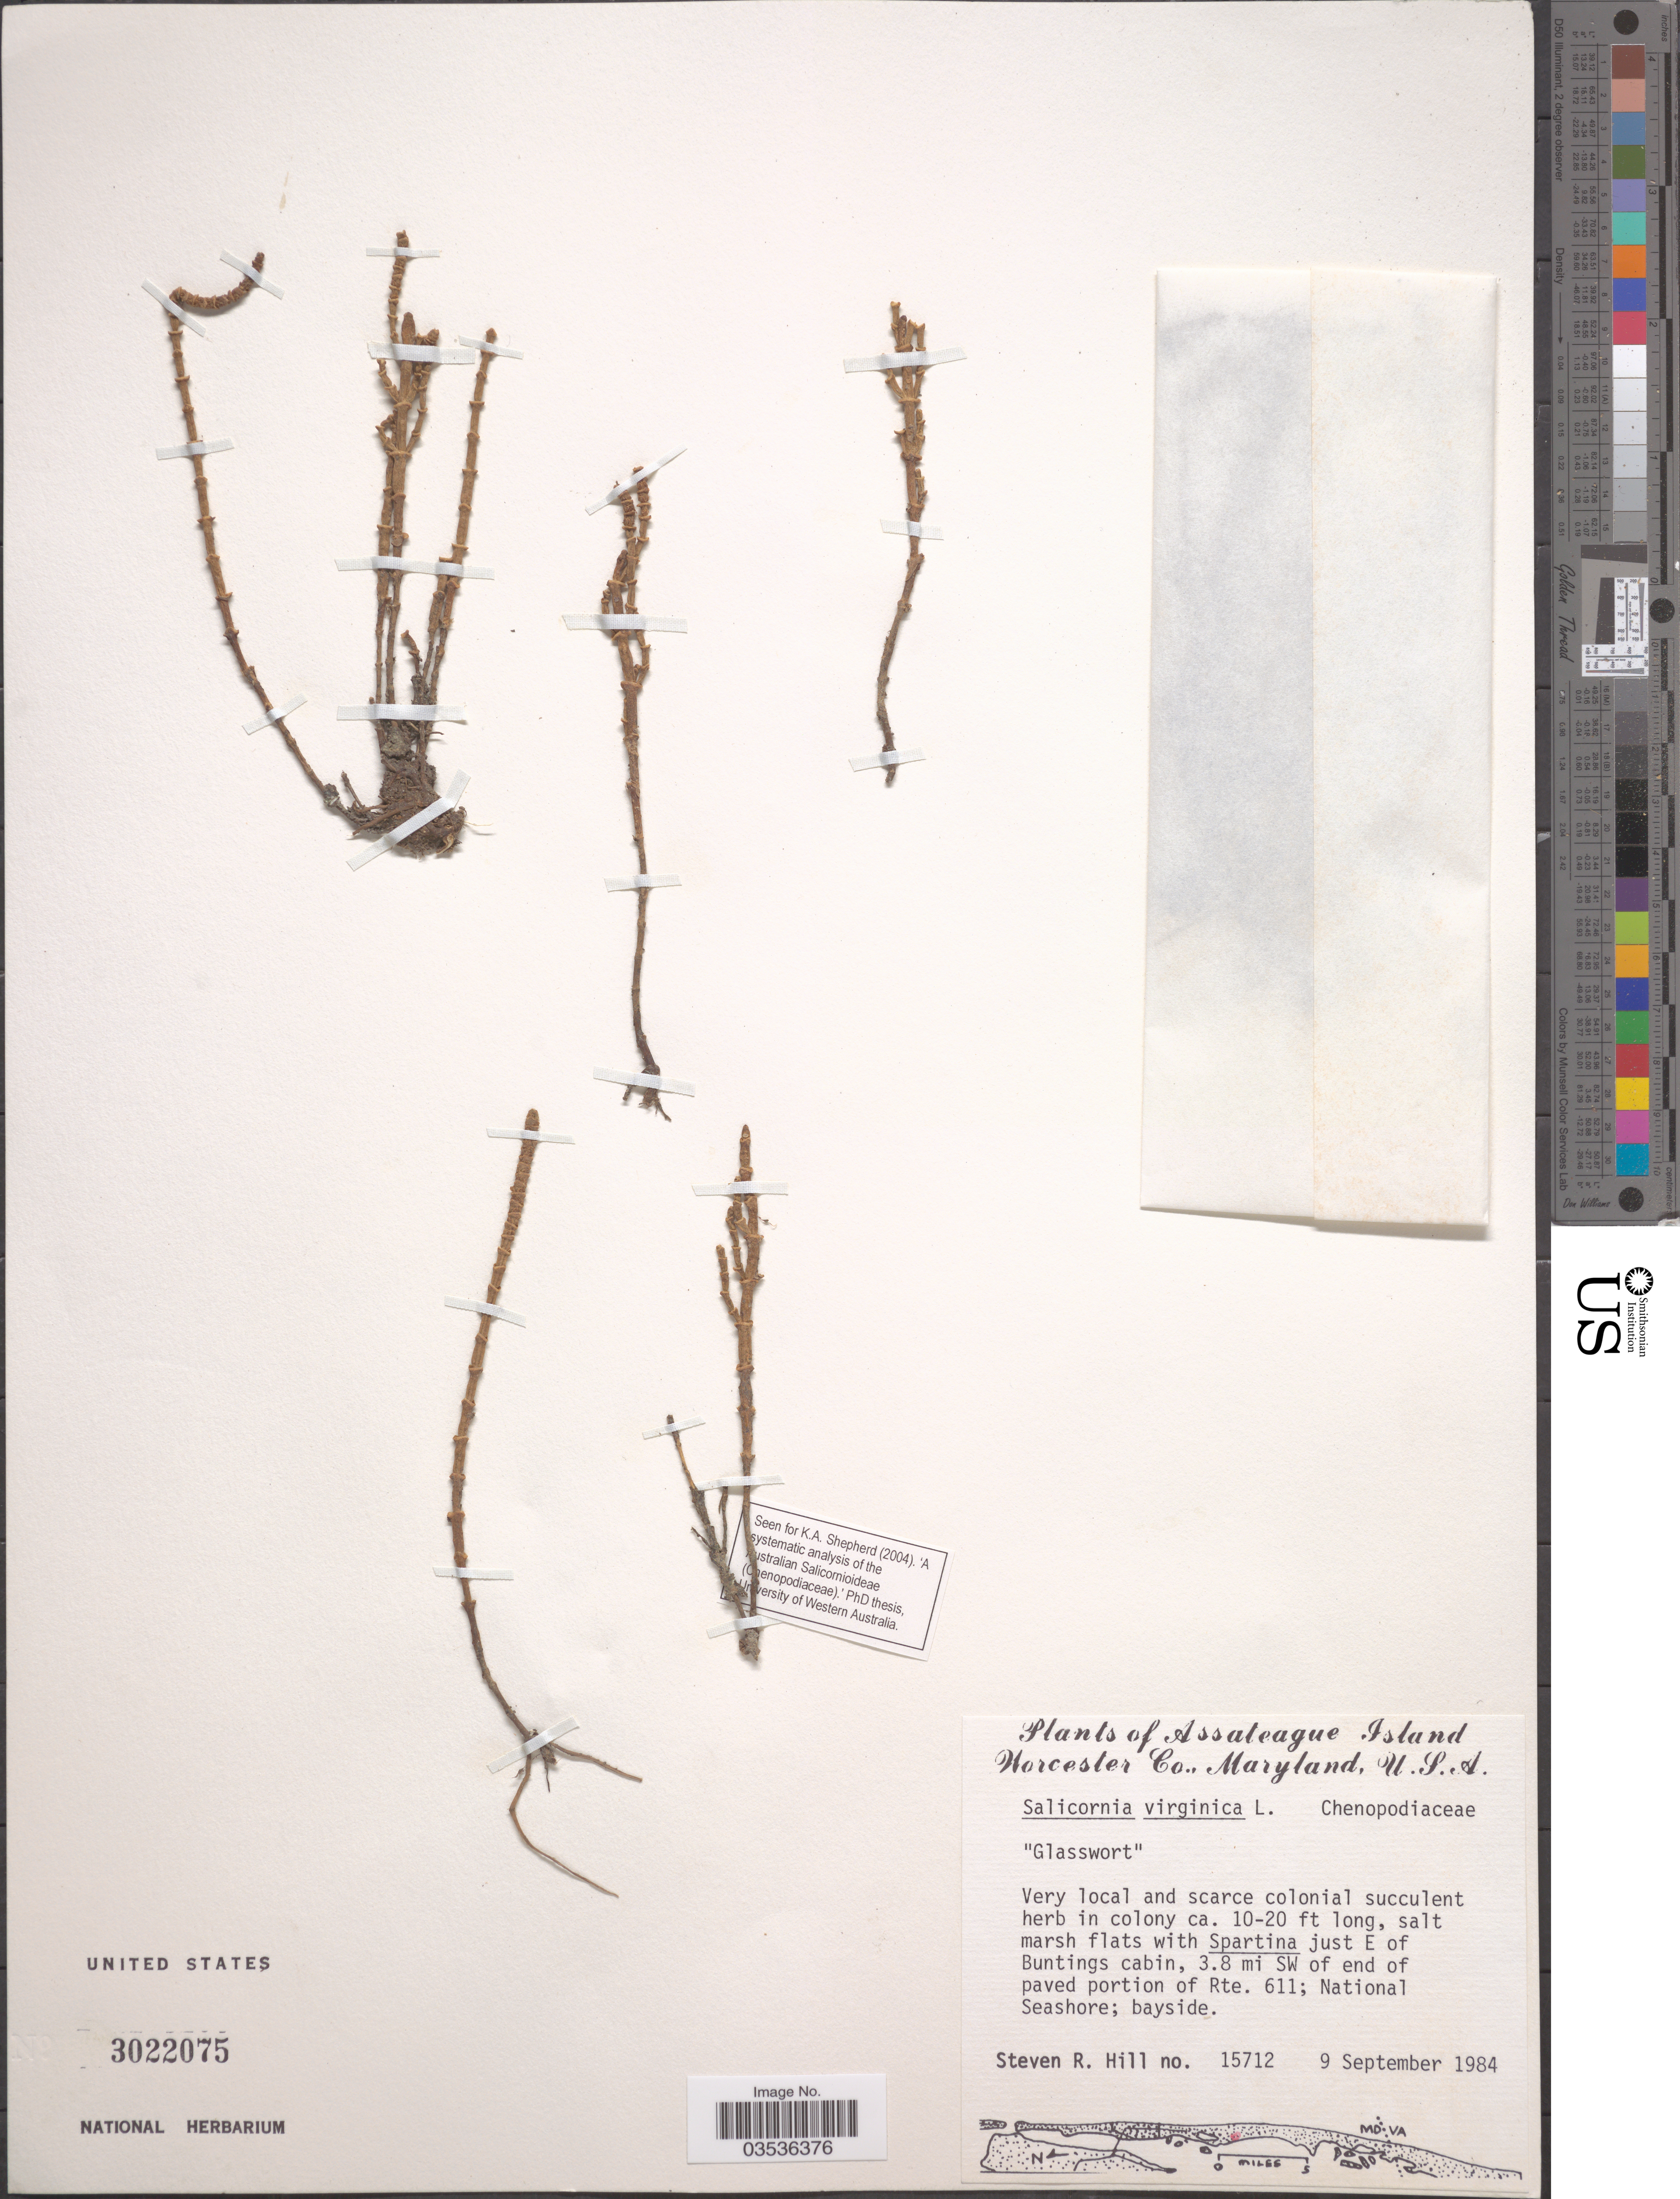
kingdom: Plantae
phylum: Tracheophyta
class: Magnoliopsida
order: Caryophyllales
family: Amaranthaceae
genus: Salicornia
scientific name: Salicornia ambigua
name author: Michx.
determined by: Strong, Mark T., (BOT), Smithsonian Institution - National Museum of Natural History (UNITED STATES)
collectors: S. R. Hill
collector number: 15712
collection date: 1984-09-09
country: United States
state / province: Maryland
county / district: Worcester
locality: Assateague Island, Worcester Co. Just E of Buntings cabin, 3.8 mi SW of end of paved portion of Rte. 611; National Seashore.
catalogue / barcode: US 3022075